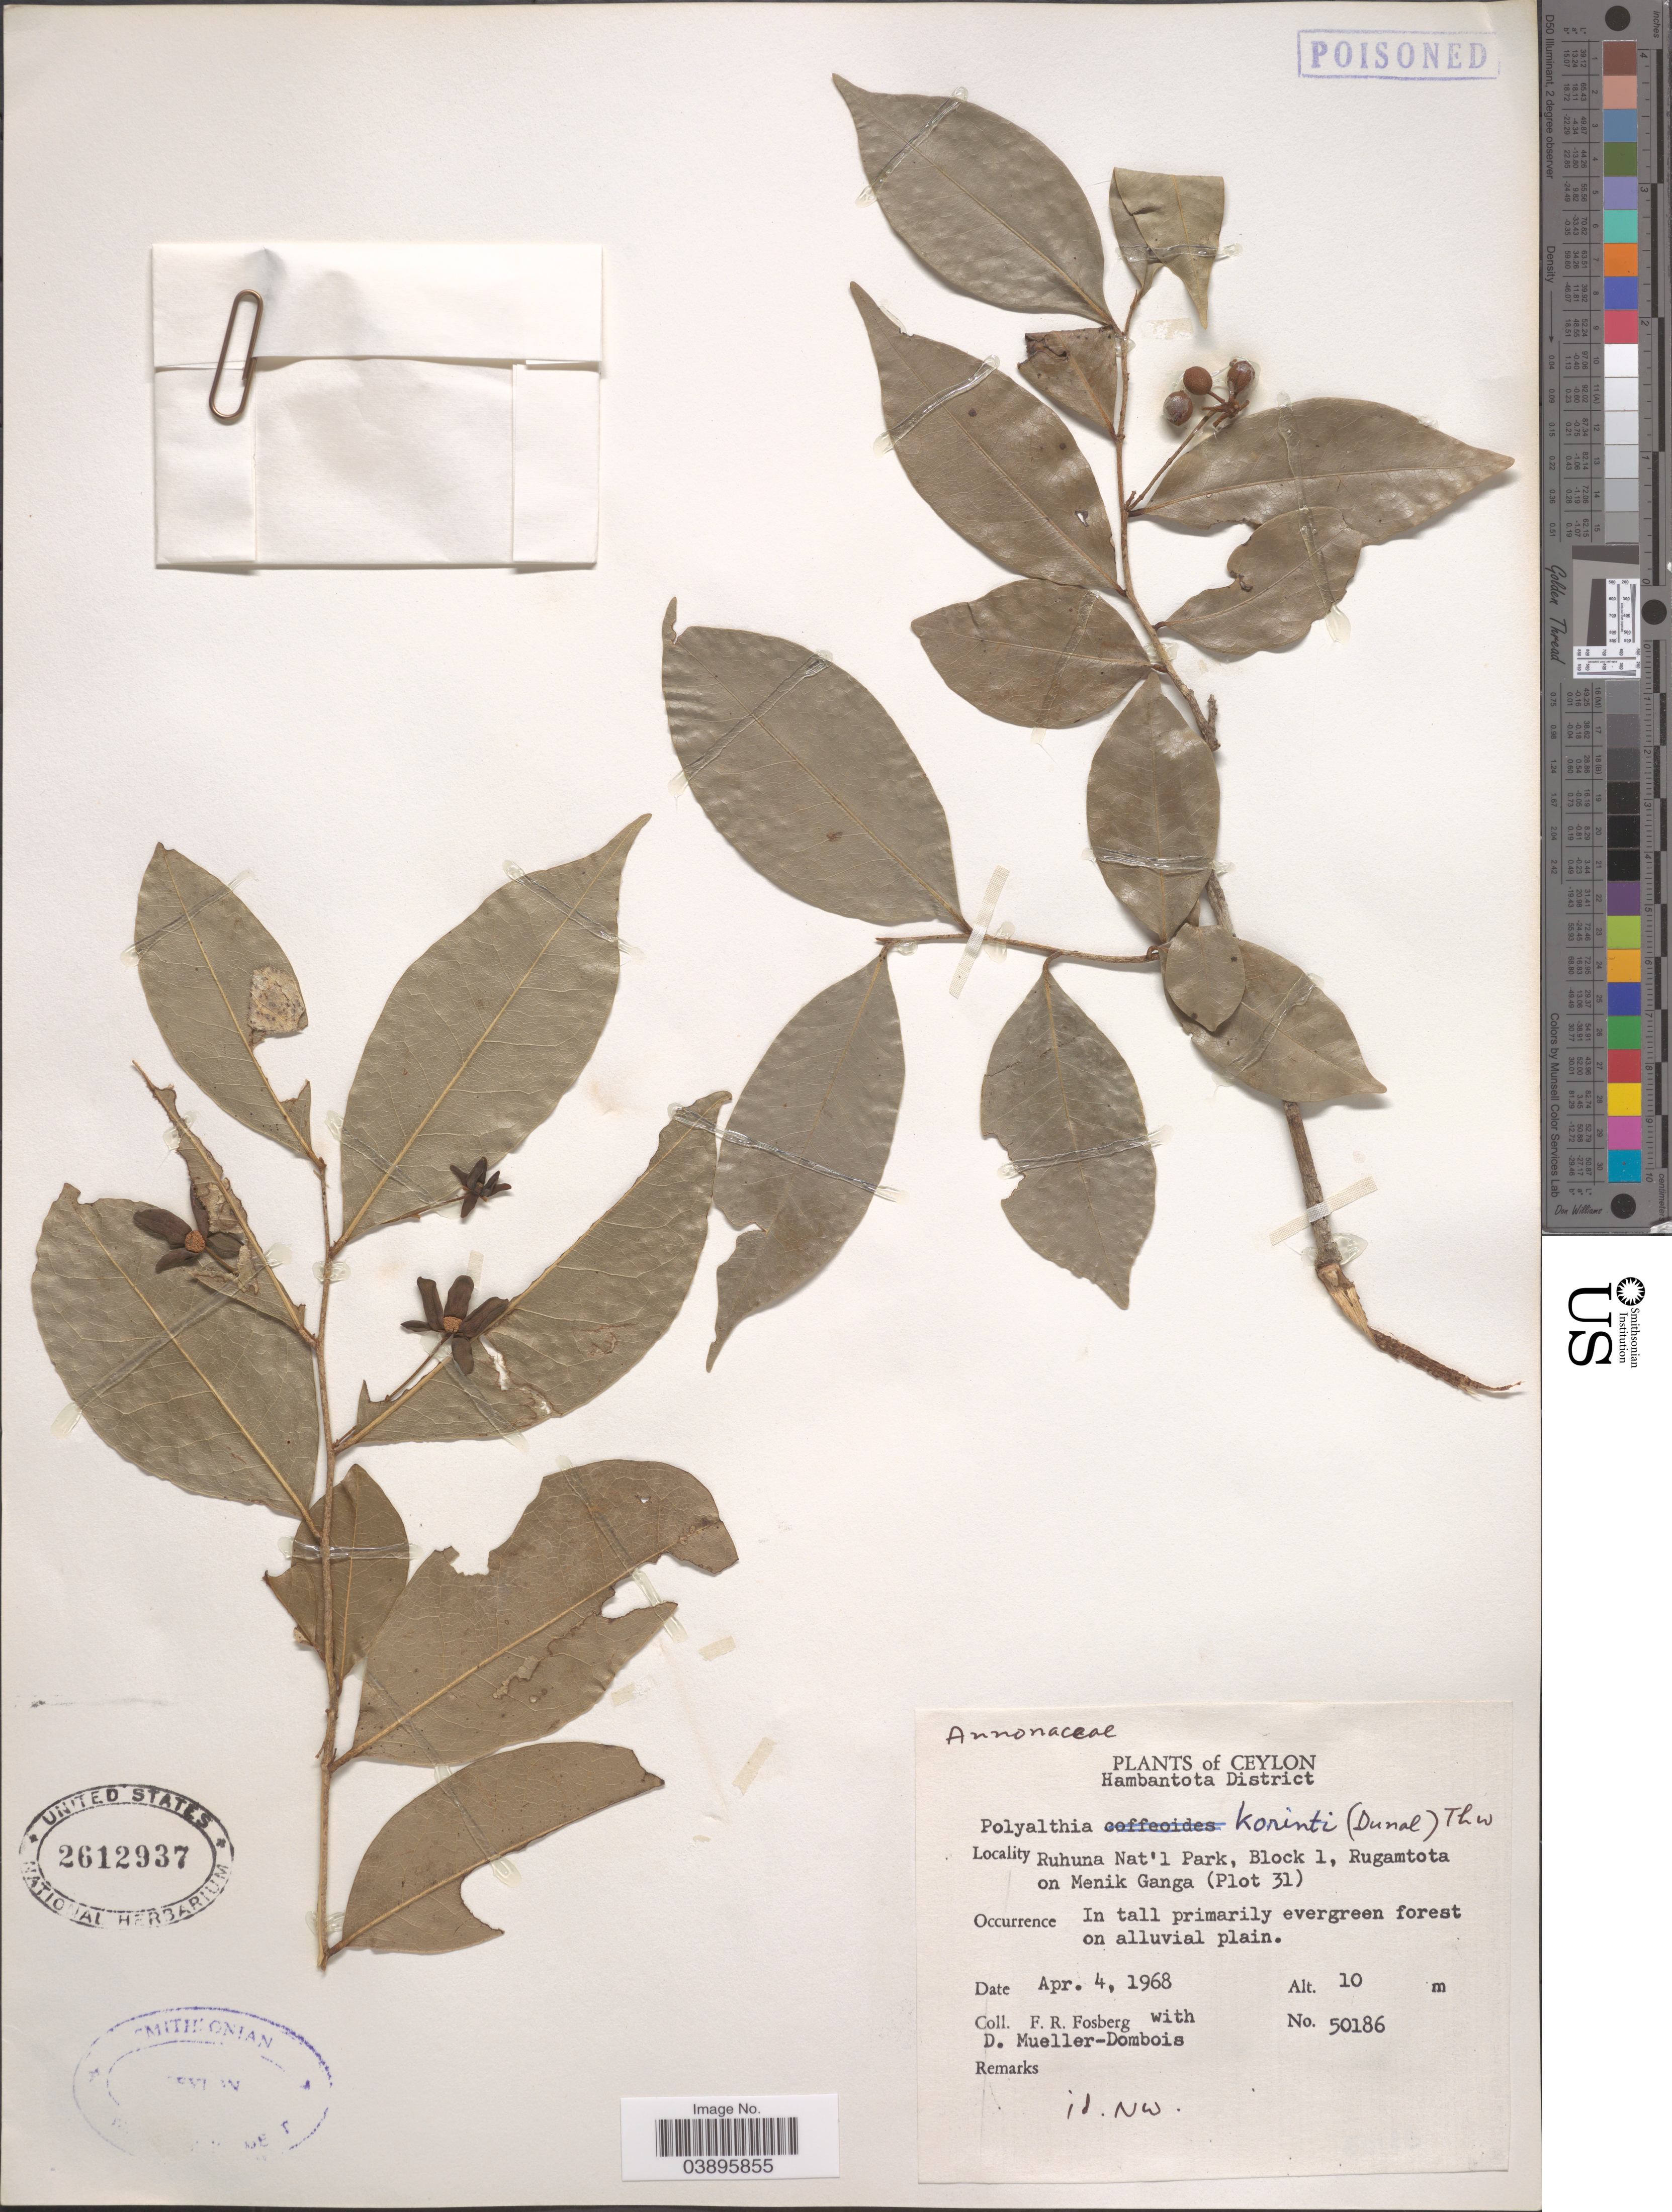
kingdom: Plantae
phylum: Tracheophyta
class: Magnoliopsida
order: Magnoliales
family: Annonaceae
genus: Polyalthia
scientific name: Polyalthia korinti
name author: (Dunal) Thwaites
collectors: F. R. Fosberg & D. Mueller-Dombois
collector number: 50186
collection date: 1968-04-04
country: Sri Lanka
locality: Ceylon. Hambantota District. Ruhuna Nat'l Park, Block 1, Rugamtota on Menik Ganga (Plot 31).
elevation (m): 10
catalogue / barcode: US 2612937